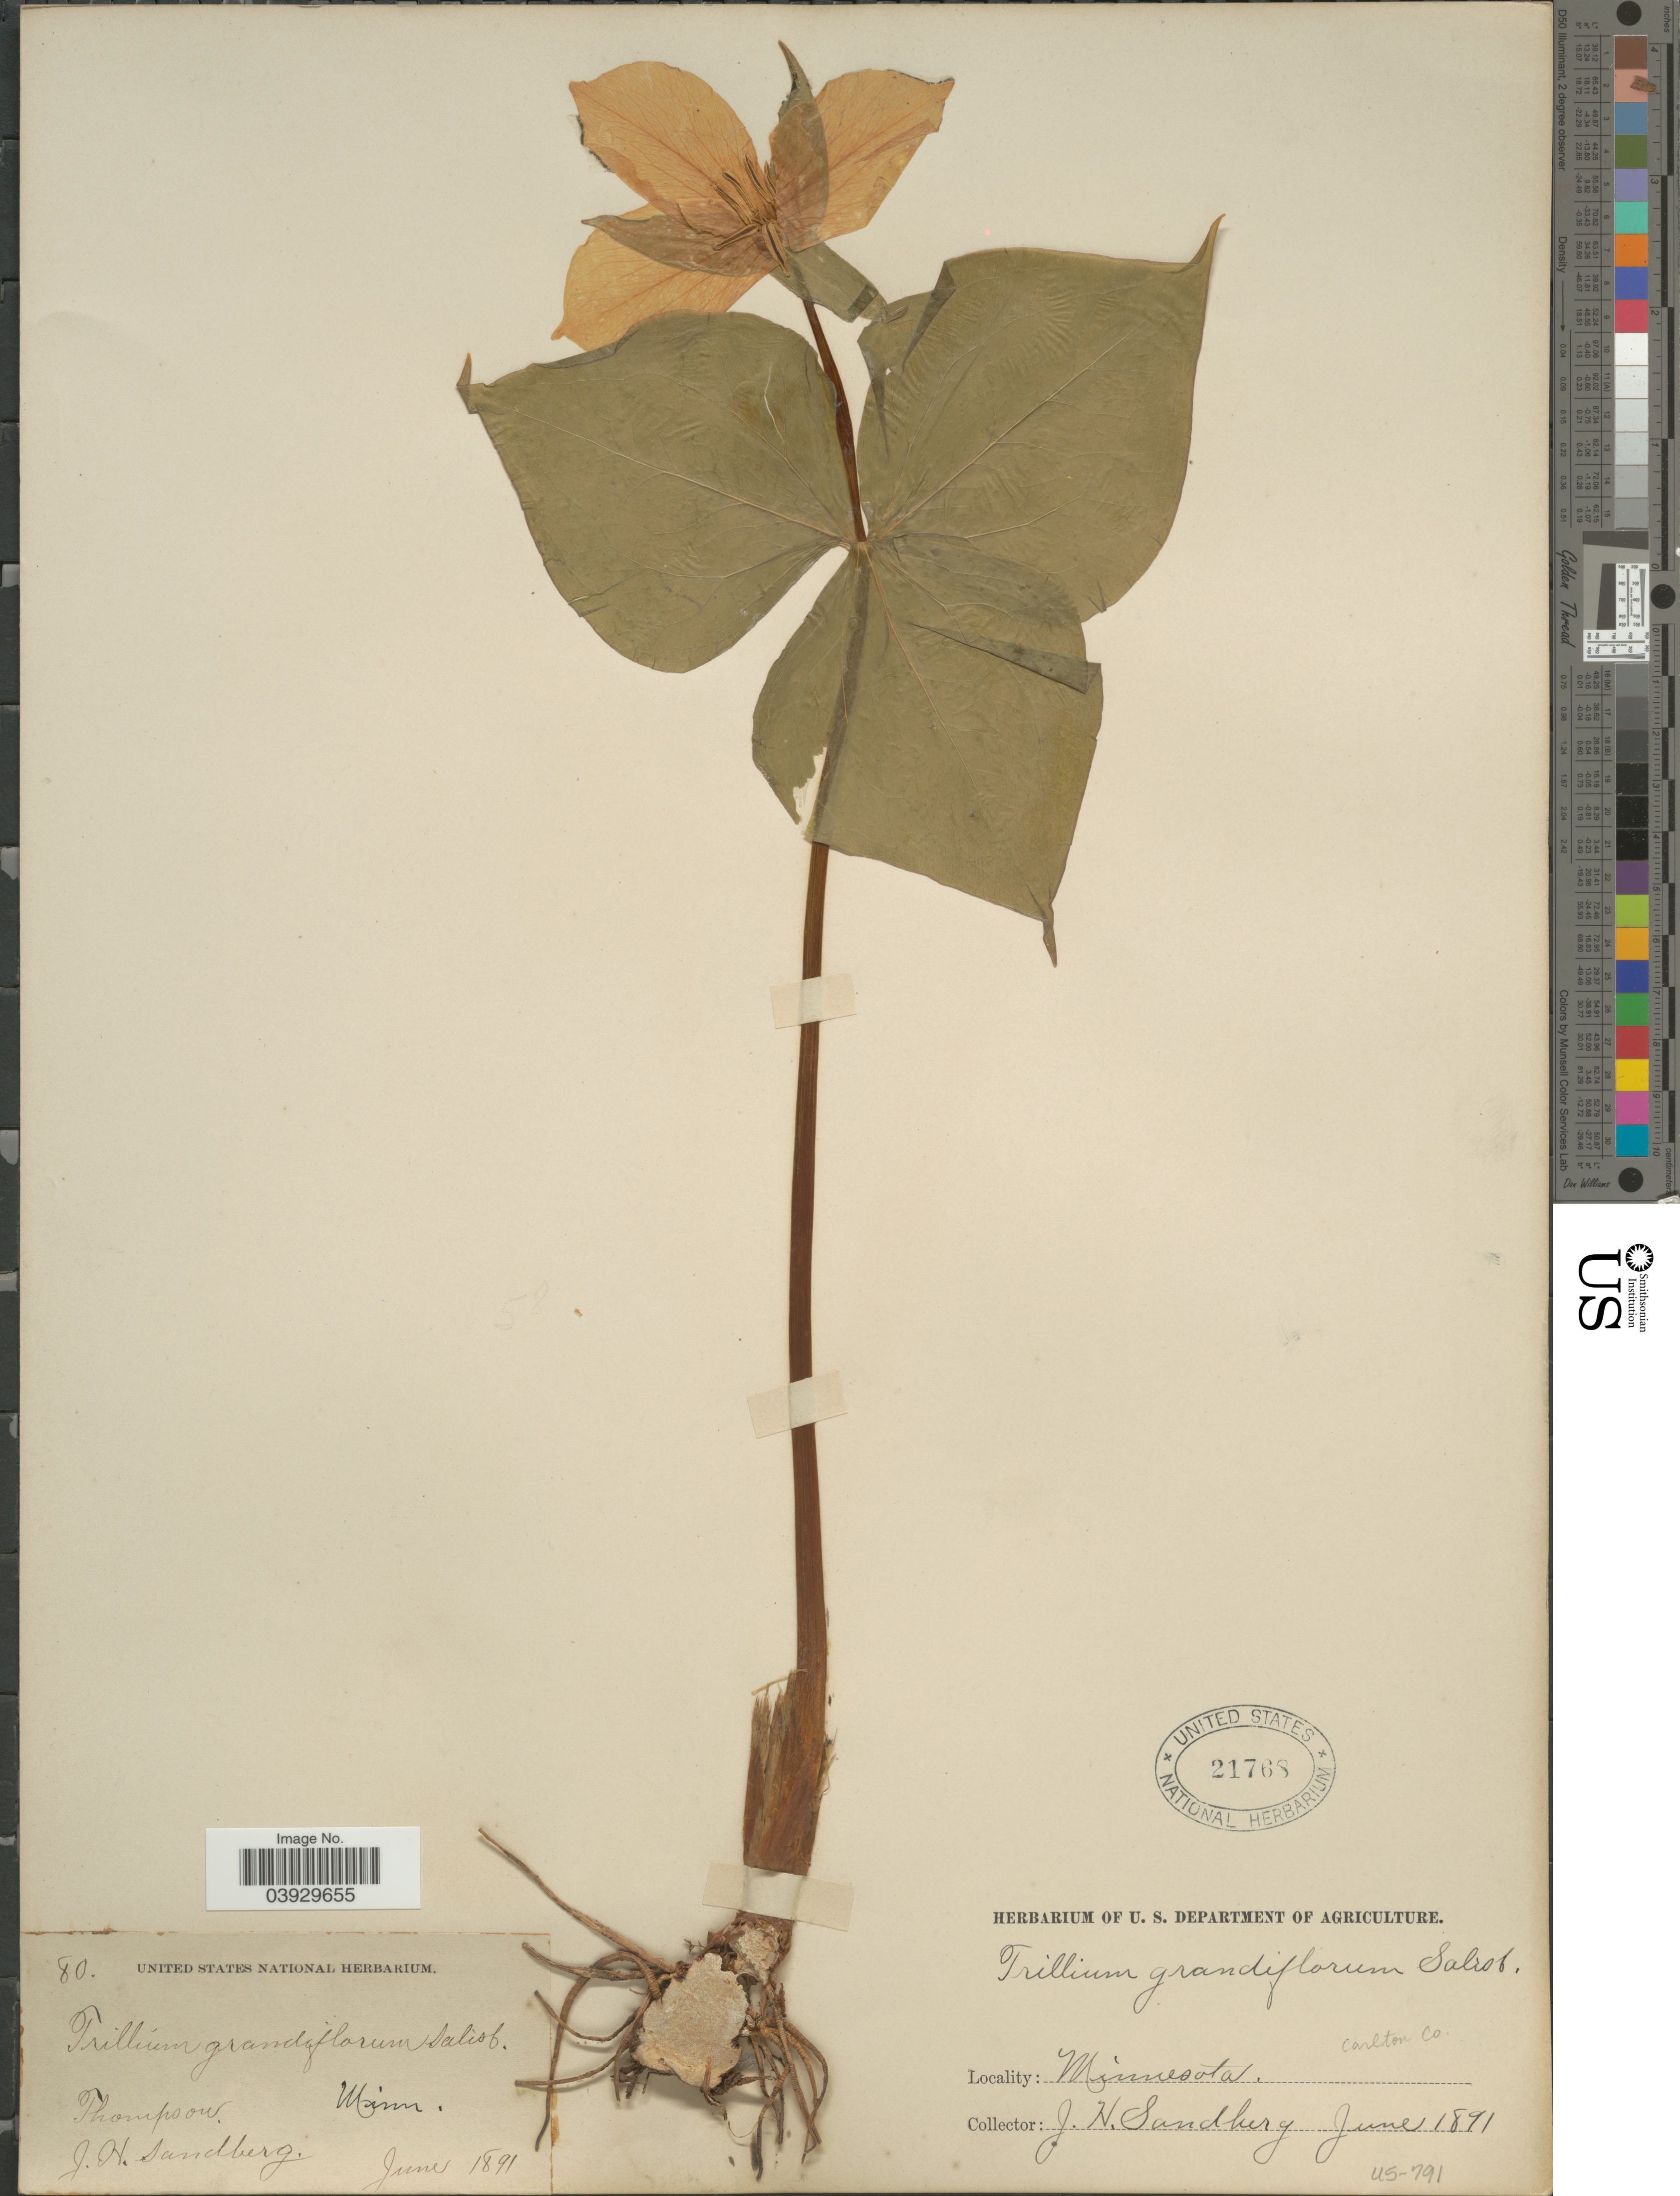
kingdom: Plantae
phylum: Tracheophyta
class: Liliopsida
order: Liliales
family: Melanthiaceae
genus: Trillium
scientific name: Trillium grandiflorum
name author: (Michx.) Salisb.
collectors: J. H. Sandberg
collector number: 80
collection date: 1891-06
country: United States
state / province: Minnesota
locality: Thompson. Carlton Co.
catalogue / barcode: US 21768